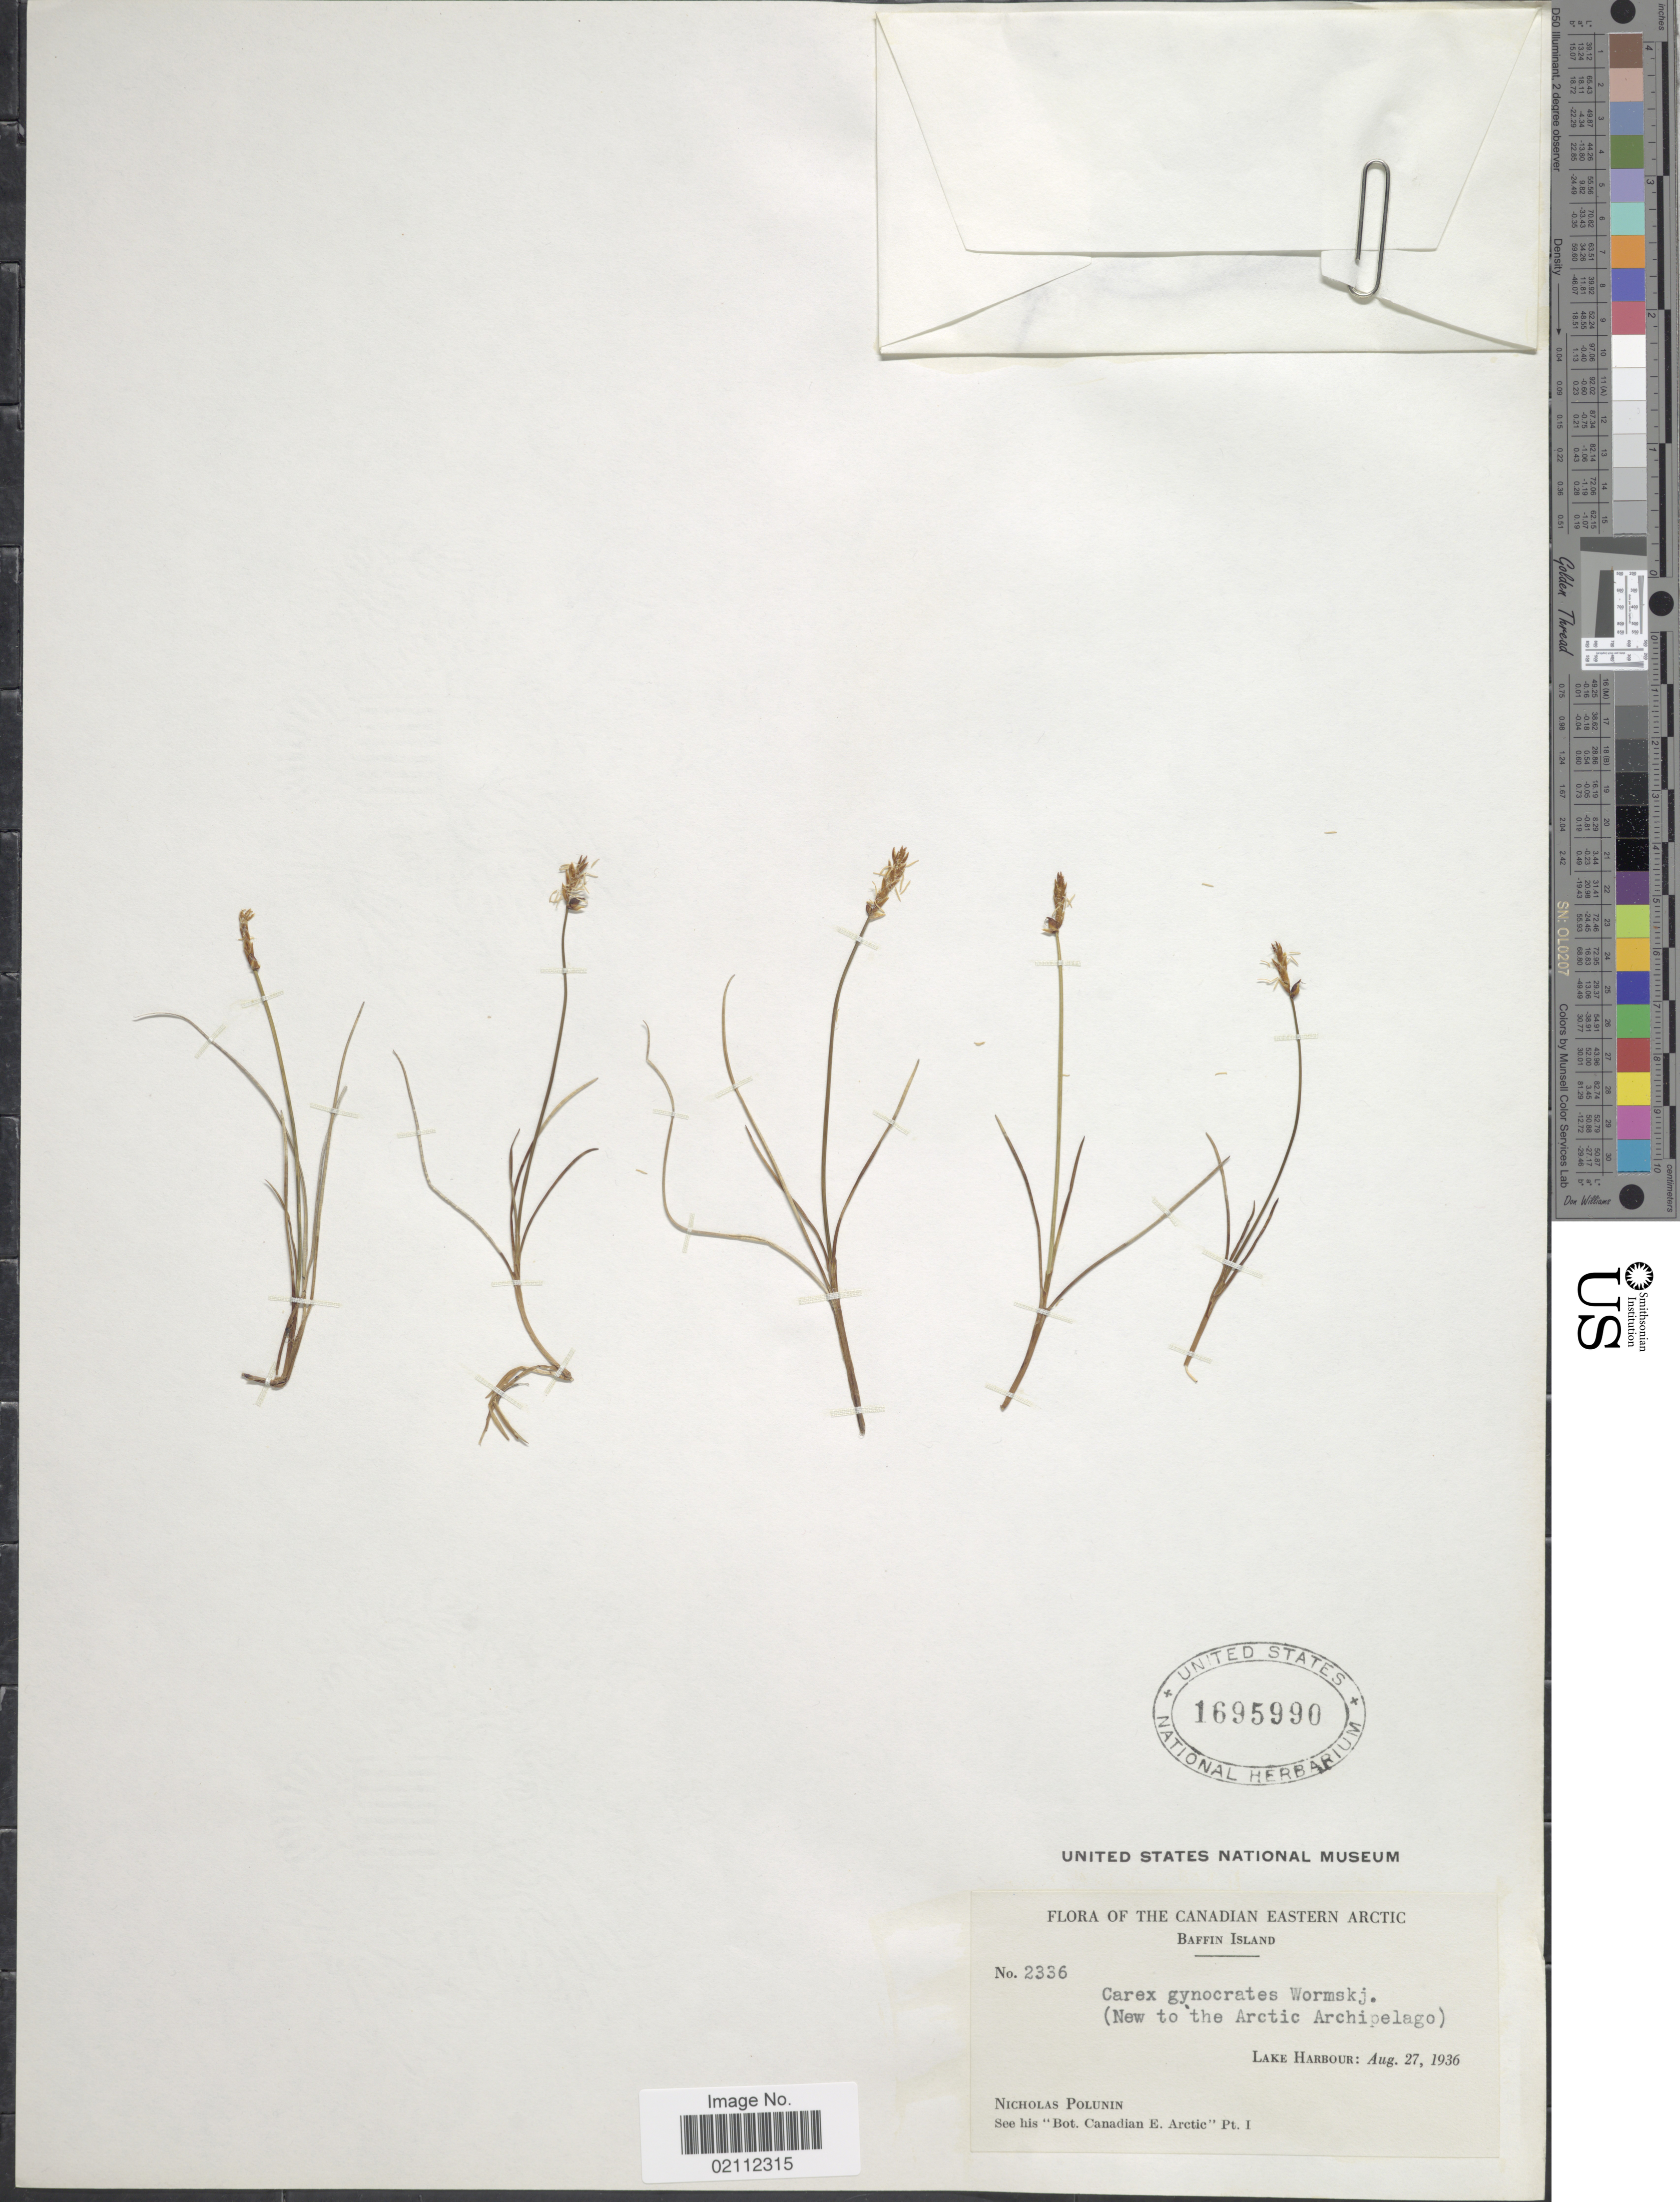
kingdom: Plantae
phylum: Tracheophyta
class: Liliopsida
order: Poales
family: Cyperaceae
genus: Carex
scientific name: Carex nardina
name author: (Hornem.) Fr.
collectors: N. V. Polunin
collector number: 2336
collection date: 1936-08-27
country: Canada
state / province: Nunavut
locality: Canadian Eastern Attic. Baffin Island. Lake Harbour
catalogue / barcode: US 1695990